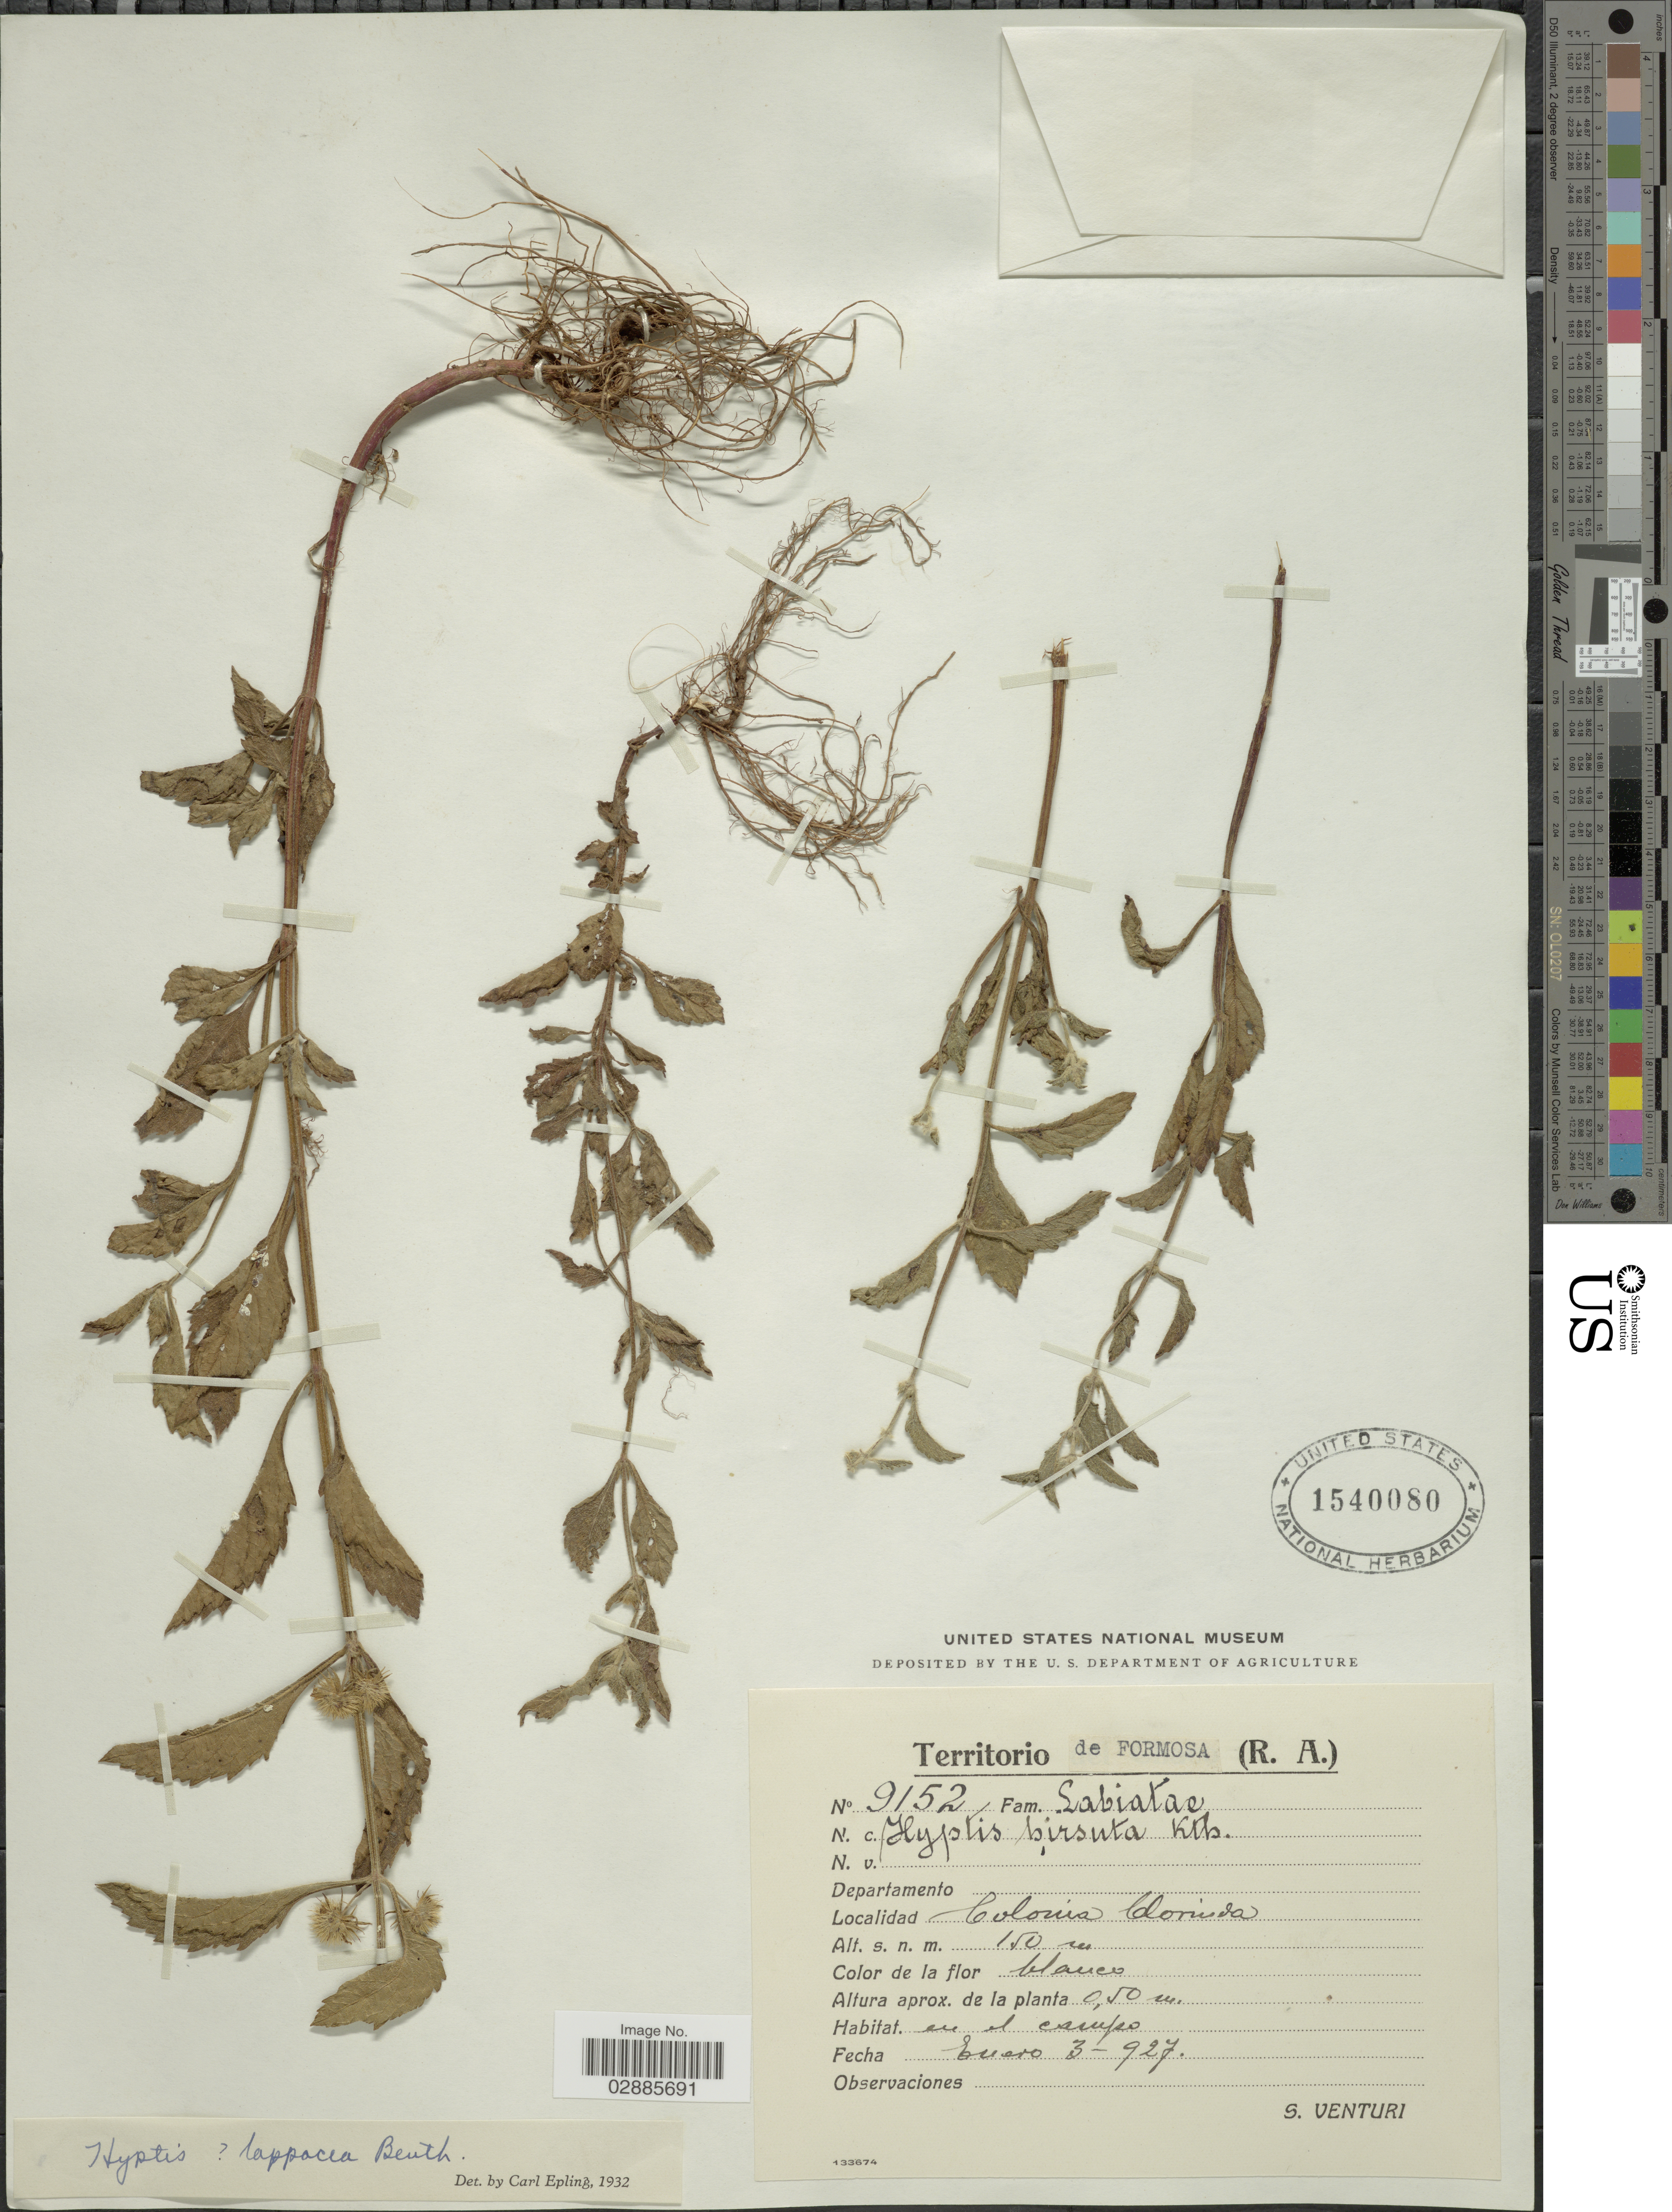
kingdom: Plantae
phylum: Tracheophyta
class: Magnoliopsida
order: Lamiales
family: Lamiaceae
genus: Hyptis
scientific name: Hyptis lappacea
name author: Benth.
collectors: S. Venturi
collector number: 9152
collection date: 1927-01-03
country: Argentina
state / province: Formosa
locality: Colonia Clorinda.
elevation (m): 150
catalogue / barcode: US 1540080